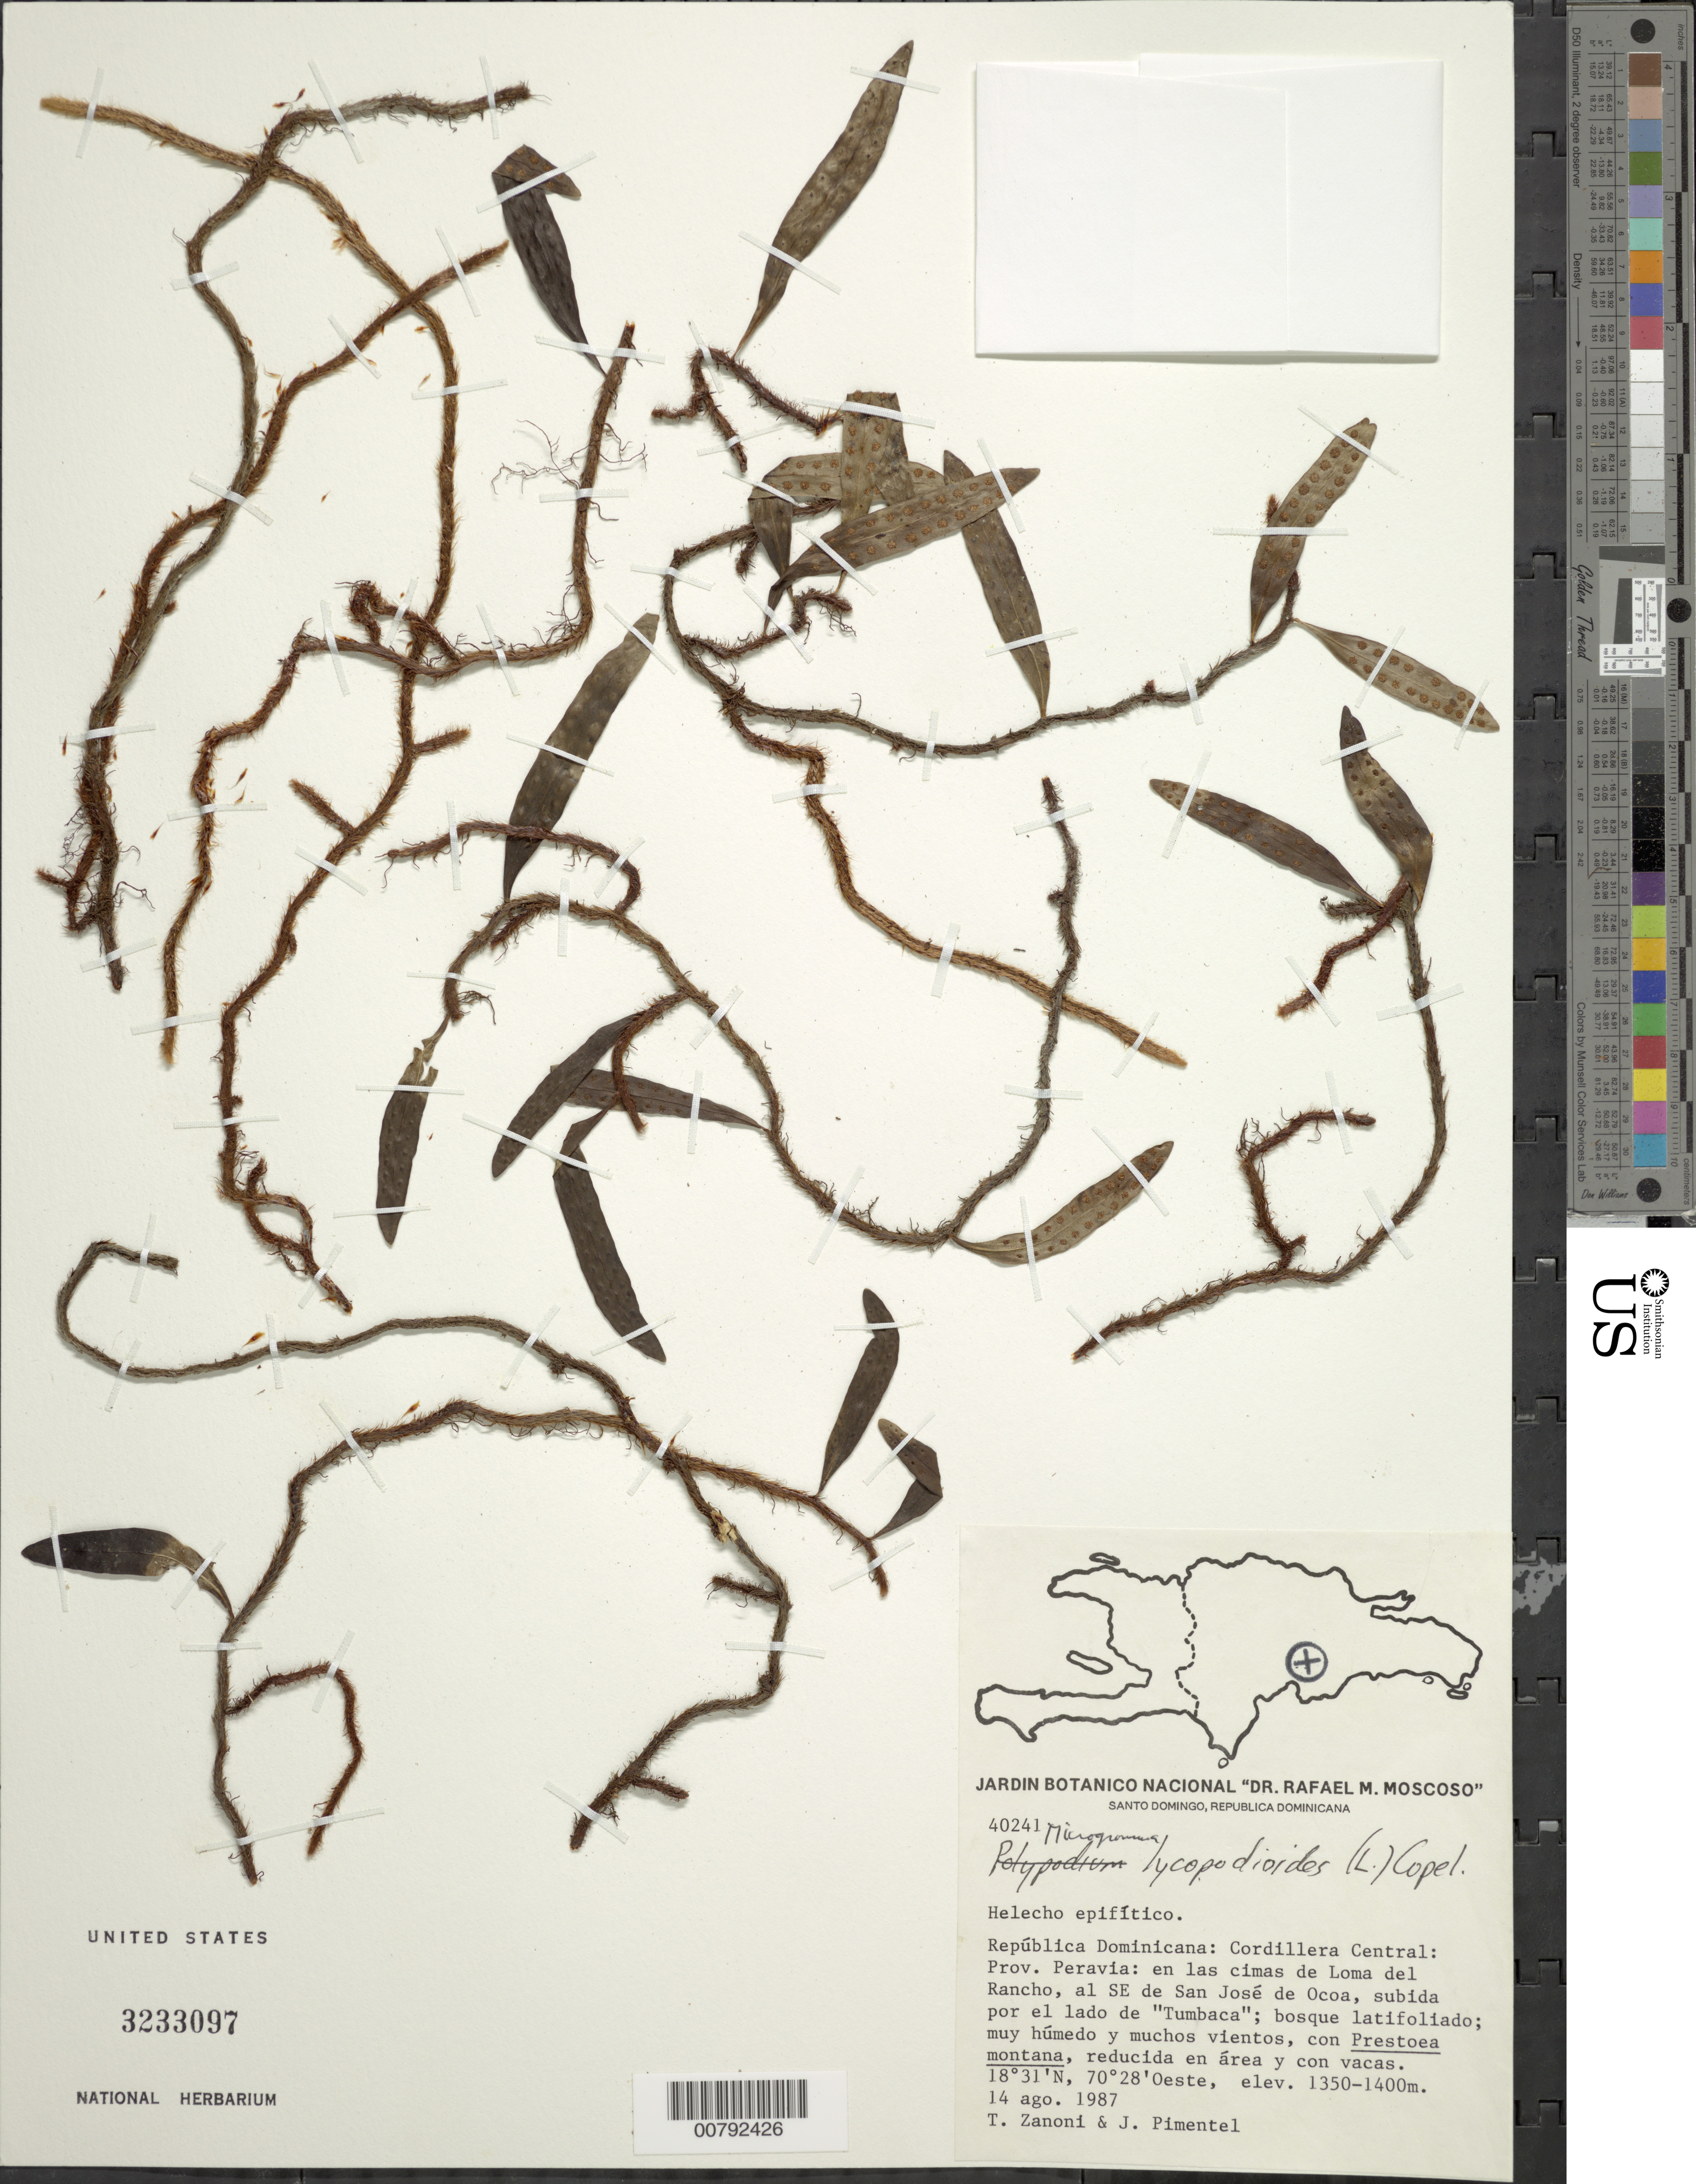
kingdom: Plantae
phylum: Tracheophyta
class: Polypodiopsida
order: Polypodiales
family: Polypodiaceae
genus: Microgramma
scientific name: Microgramma lycopodioides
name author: (L.) Copel.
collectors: T. A. Zanoni & J. Pimentel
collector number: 40241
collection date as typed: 14 Aug 1987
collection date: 1987-08-14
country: Dominican Republic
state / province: Peravia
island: Hispaniola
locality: Cordillera Central, Loma del Rancho, SE San José de Ocoa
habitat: Bosque latifoliado; muy humedo y muchos vientos, con Prestoea montana, reducida en area y con vacas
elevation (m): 1350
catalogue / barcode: US 3233097